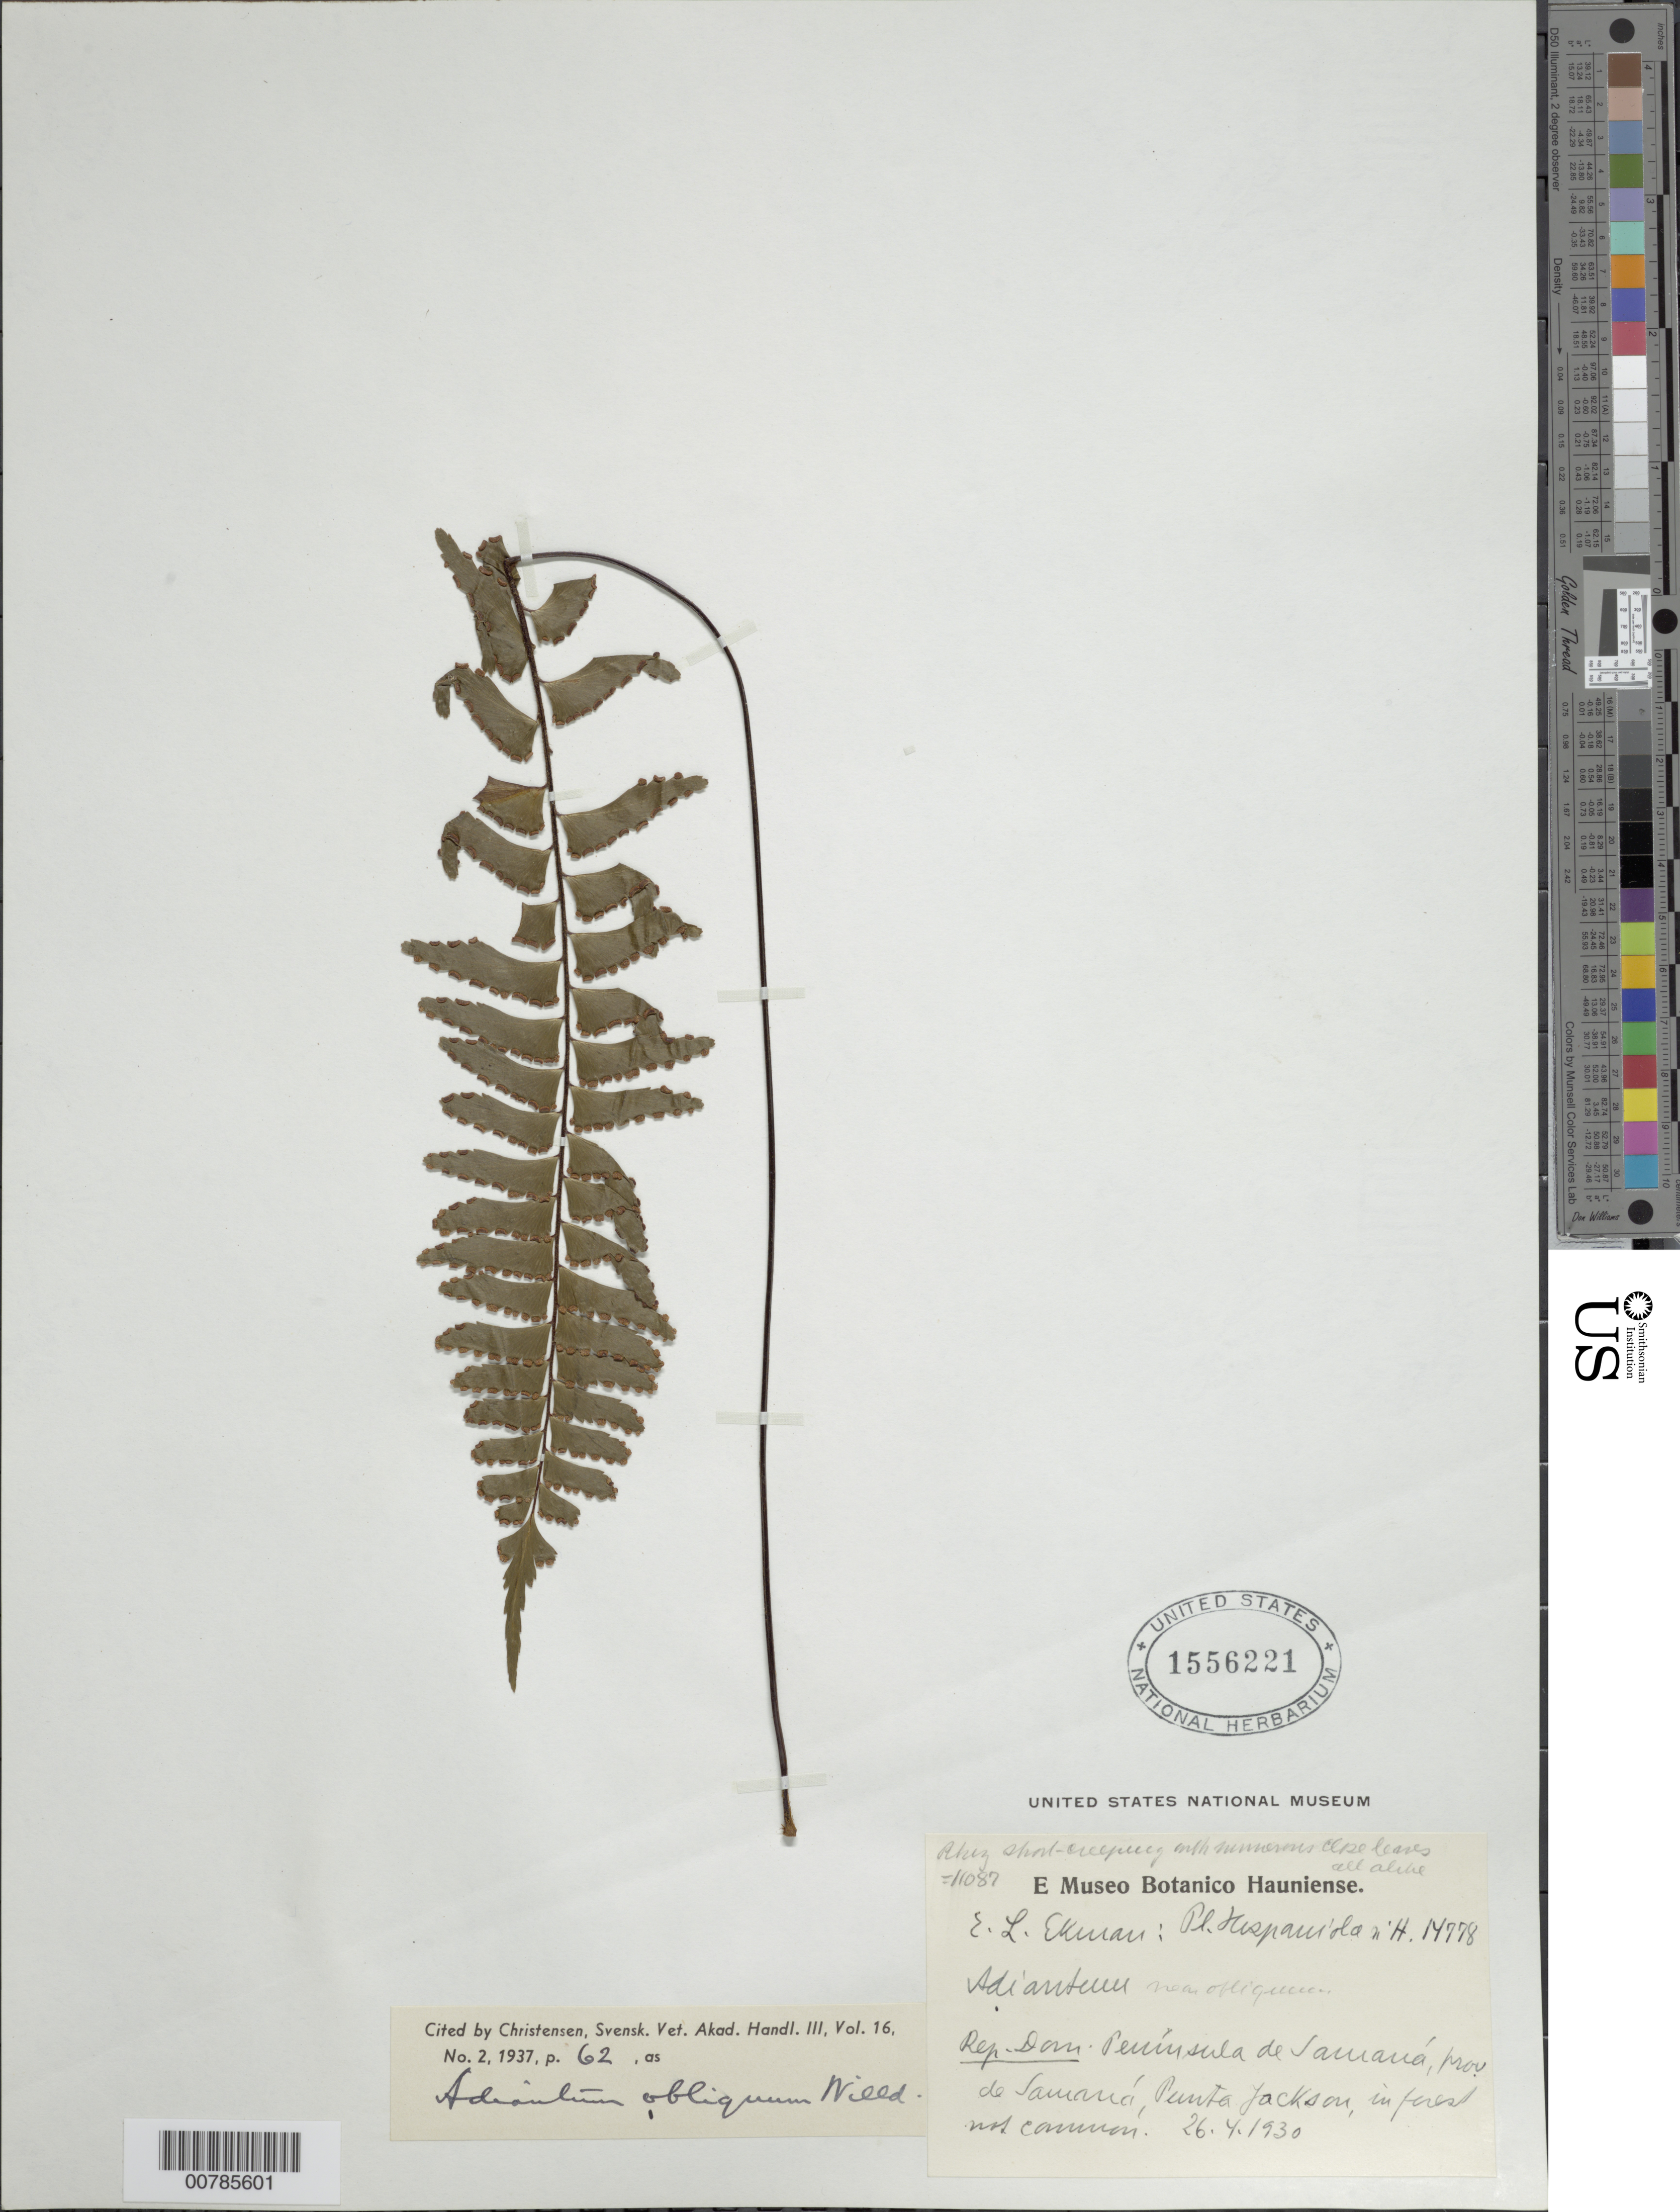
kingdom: Plantae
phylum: Tracheophyta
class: Polypodiopsida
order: Polypodiales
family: Pteridaceae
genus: Adiantum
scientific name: Adiantum obliquum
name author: Willd.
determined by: Christensen, C. F. A.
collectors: E. L. Ekman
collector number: H 14778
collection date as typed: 24 Apr 1920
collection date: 1920-04-24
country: Dominican Republic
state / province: Samana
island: Hispaniola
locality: Peninsula Samaná, Punta Jackson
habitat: Forest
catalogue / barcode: US 1556221